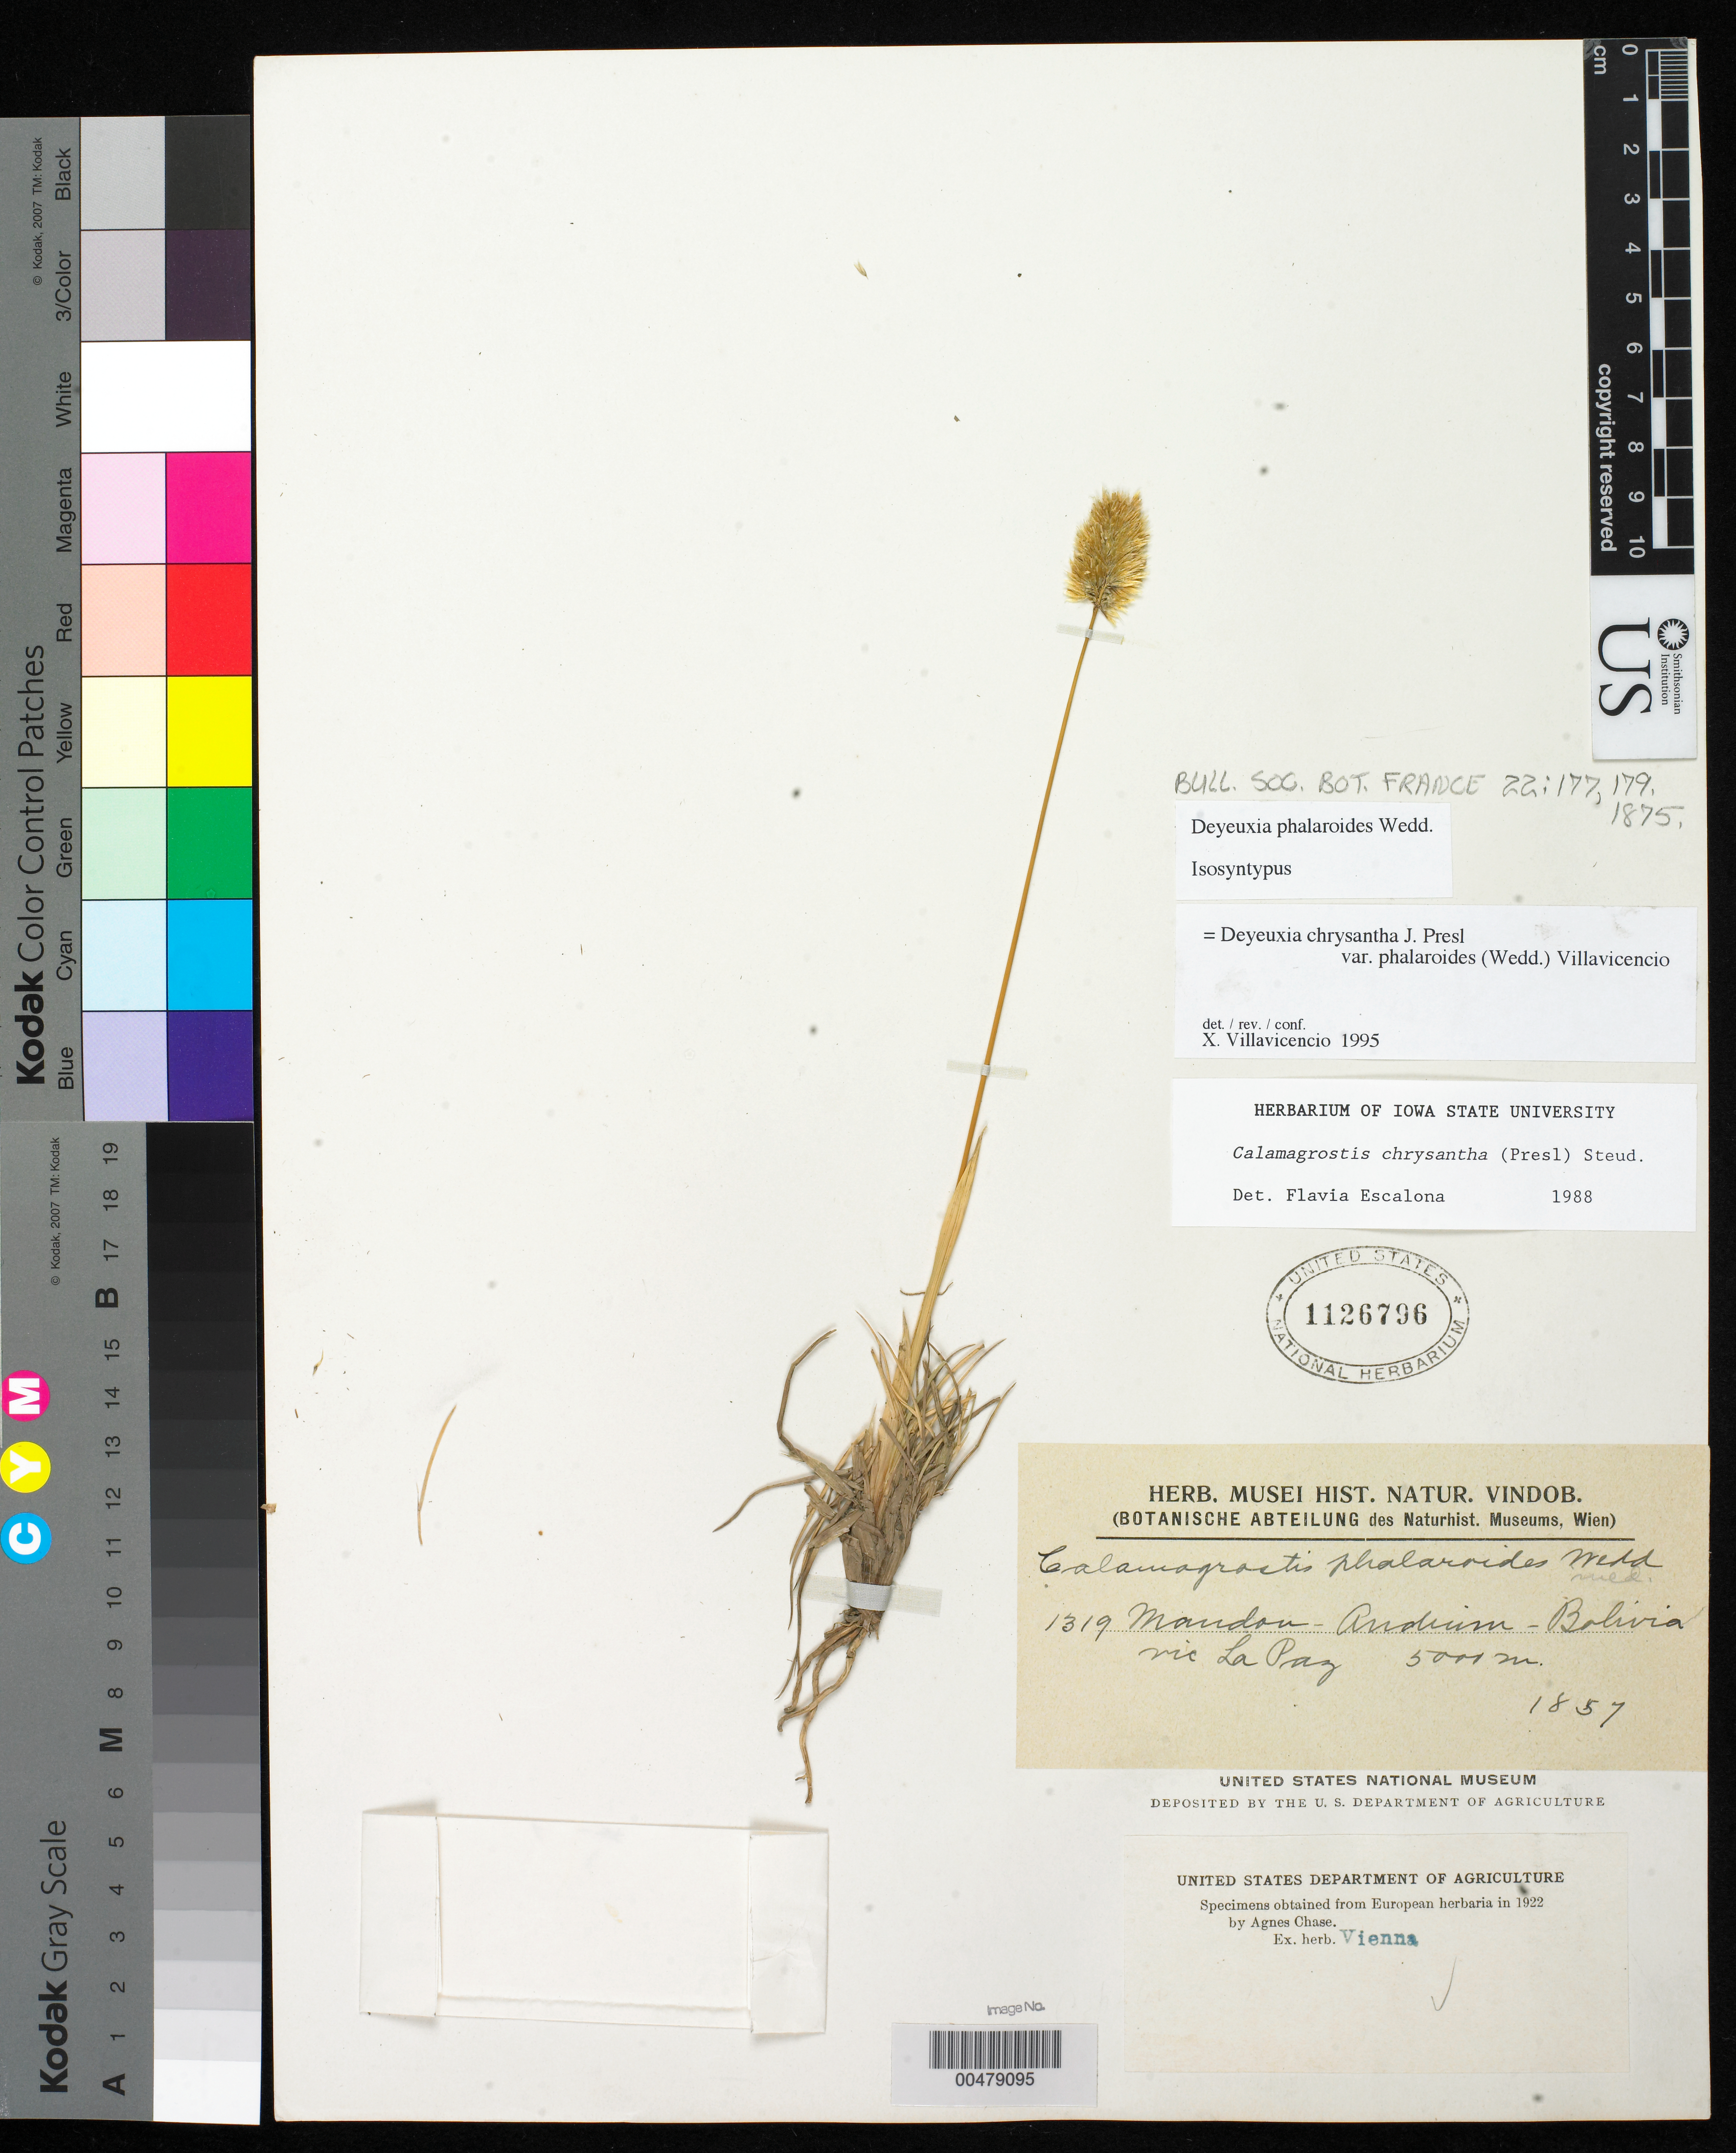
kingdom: Plantae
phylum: Tracheophyta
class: Liliopsida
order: Poales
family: Poaceae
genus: Deyeuxia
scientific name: Deyeuxia phalaroides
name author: Wedd.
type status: Isosyntype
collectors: G. Mandon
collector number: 1319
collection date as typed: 1857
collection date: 1857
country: Bolivia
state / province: La Paz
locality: Andium, vic. La Paz.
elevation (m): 5000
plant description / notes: Specimen ex herb. Vienna.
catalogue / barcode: US 1126796